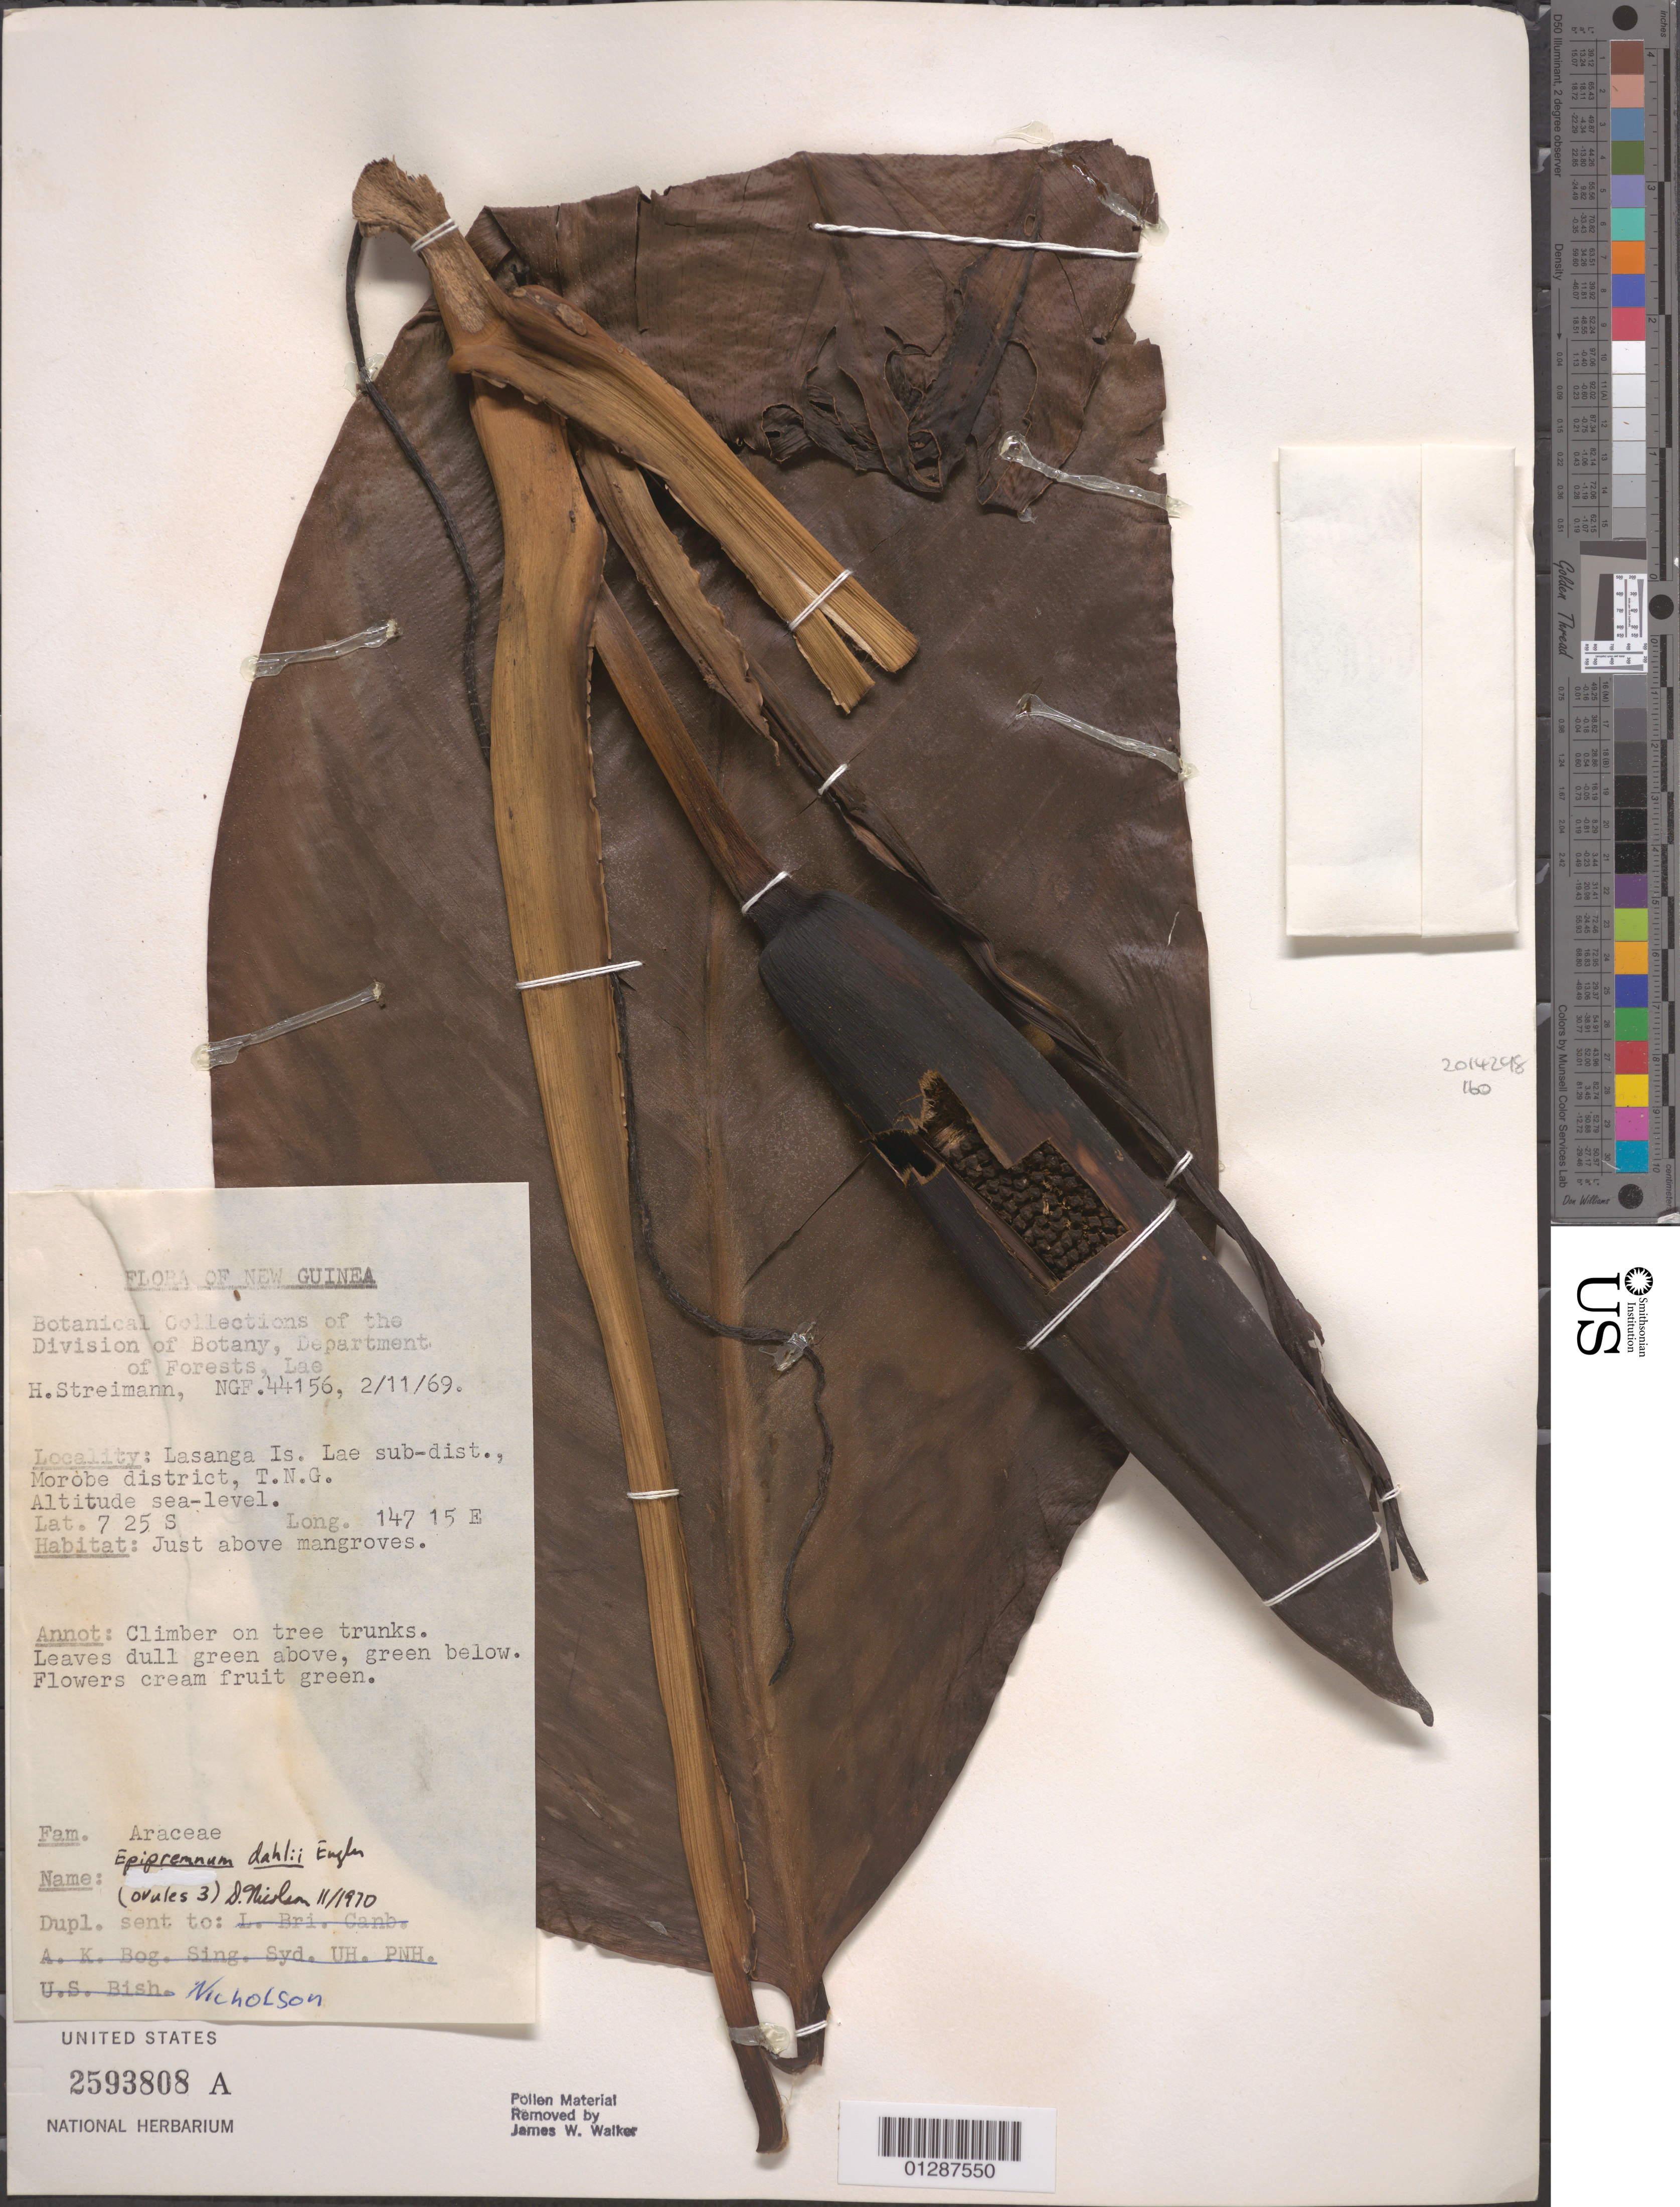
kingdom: Plantae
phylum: Tracheophyta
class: Liliopsida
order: Alismatales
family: Araceae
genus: Epipremnum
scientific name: Epipremnum dahlii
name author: Engl.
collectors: H. Streimann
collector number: NGF 44156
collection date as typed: Transcribed d/m/y: 2/11/69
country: Papua New Guinea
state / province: Morobe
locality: Lasanga Is. Lae sub-dist., Moròbe district, T.N.G.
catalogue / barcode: US 2593808A